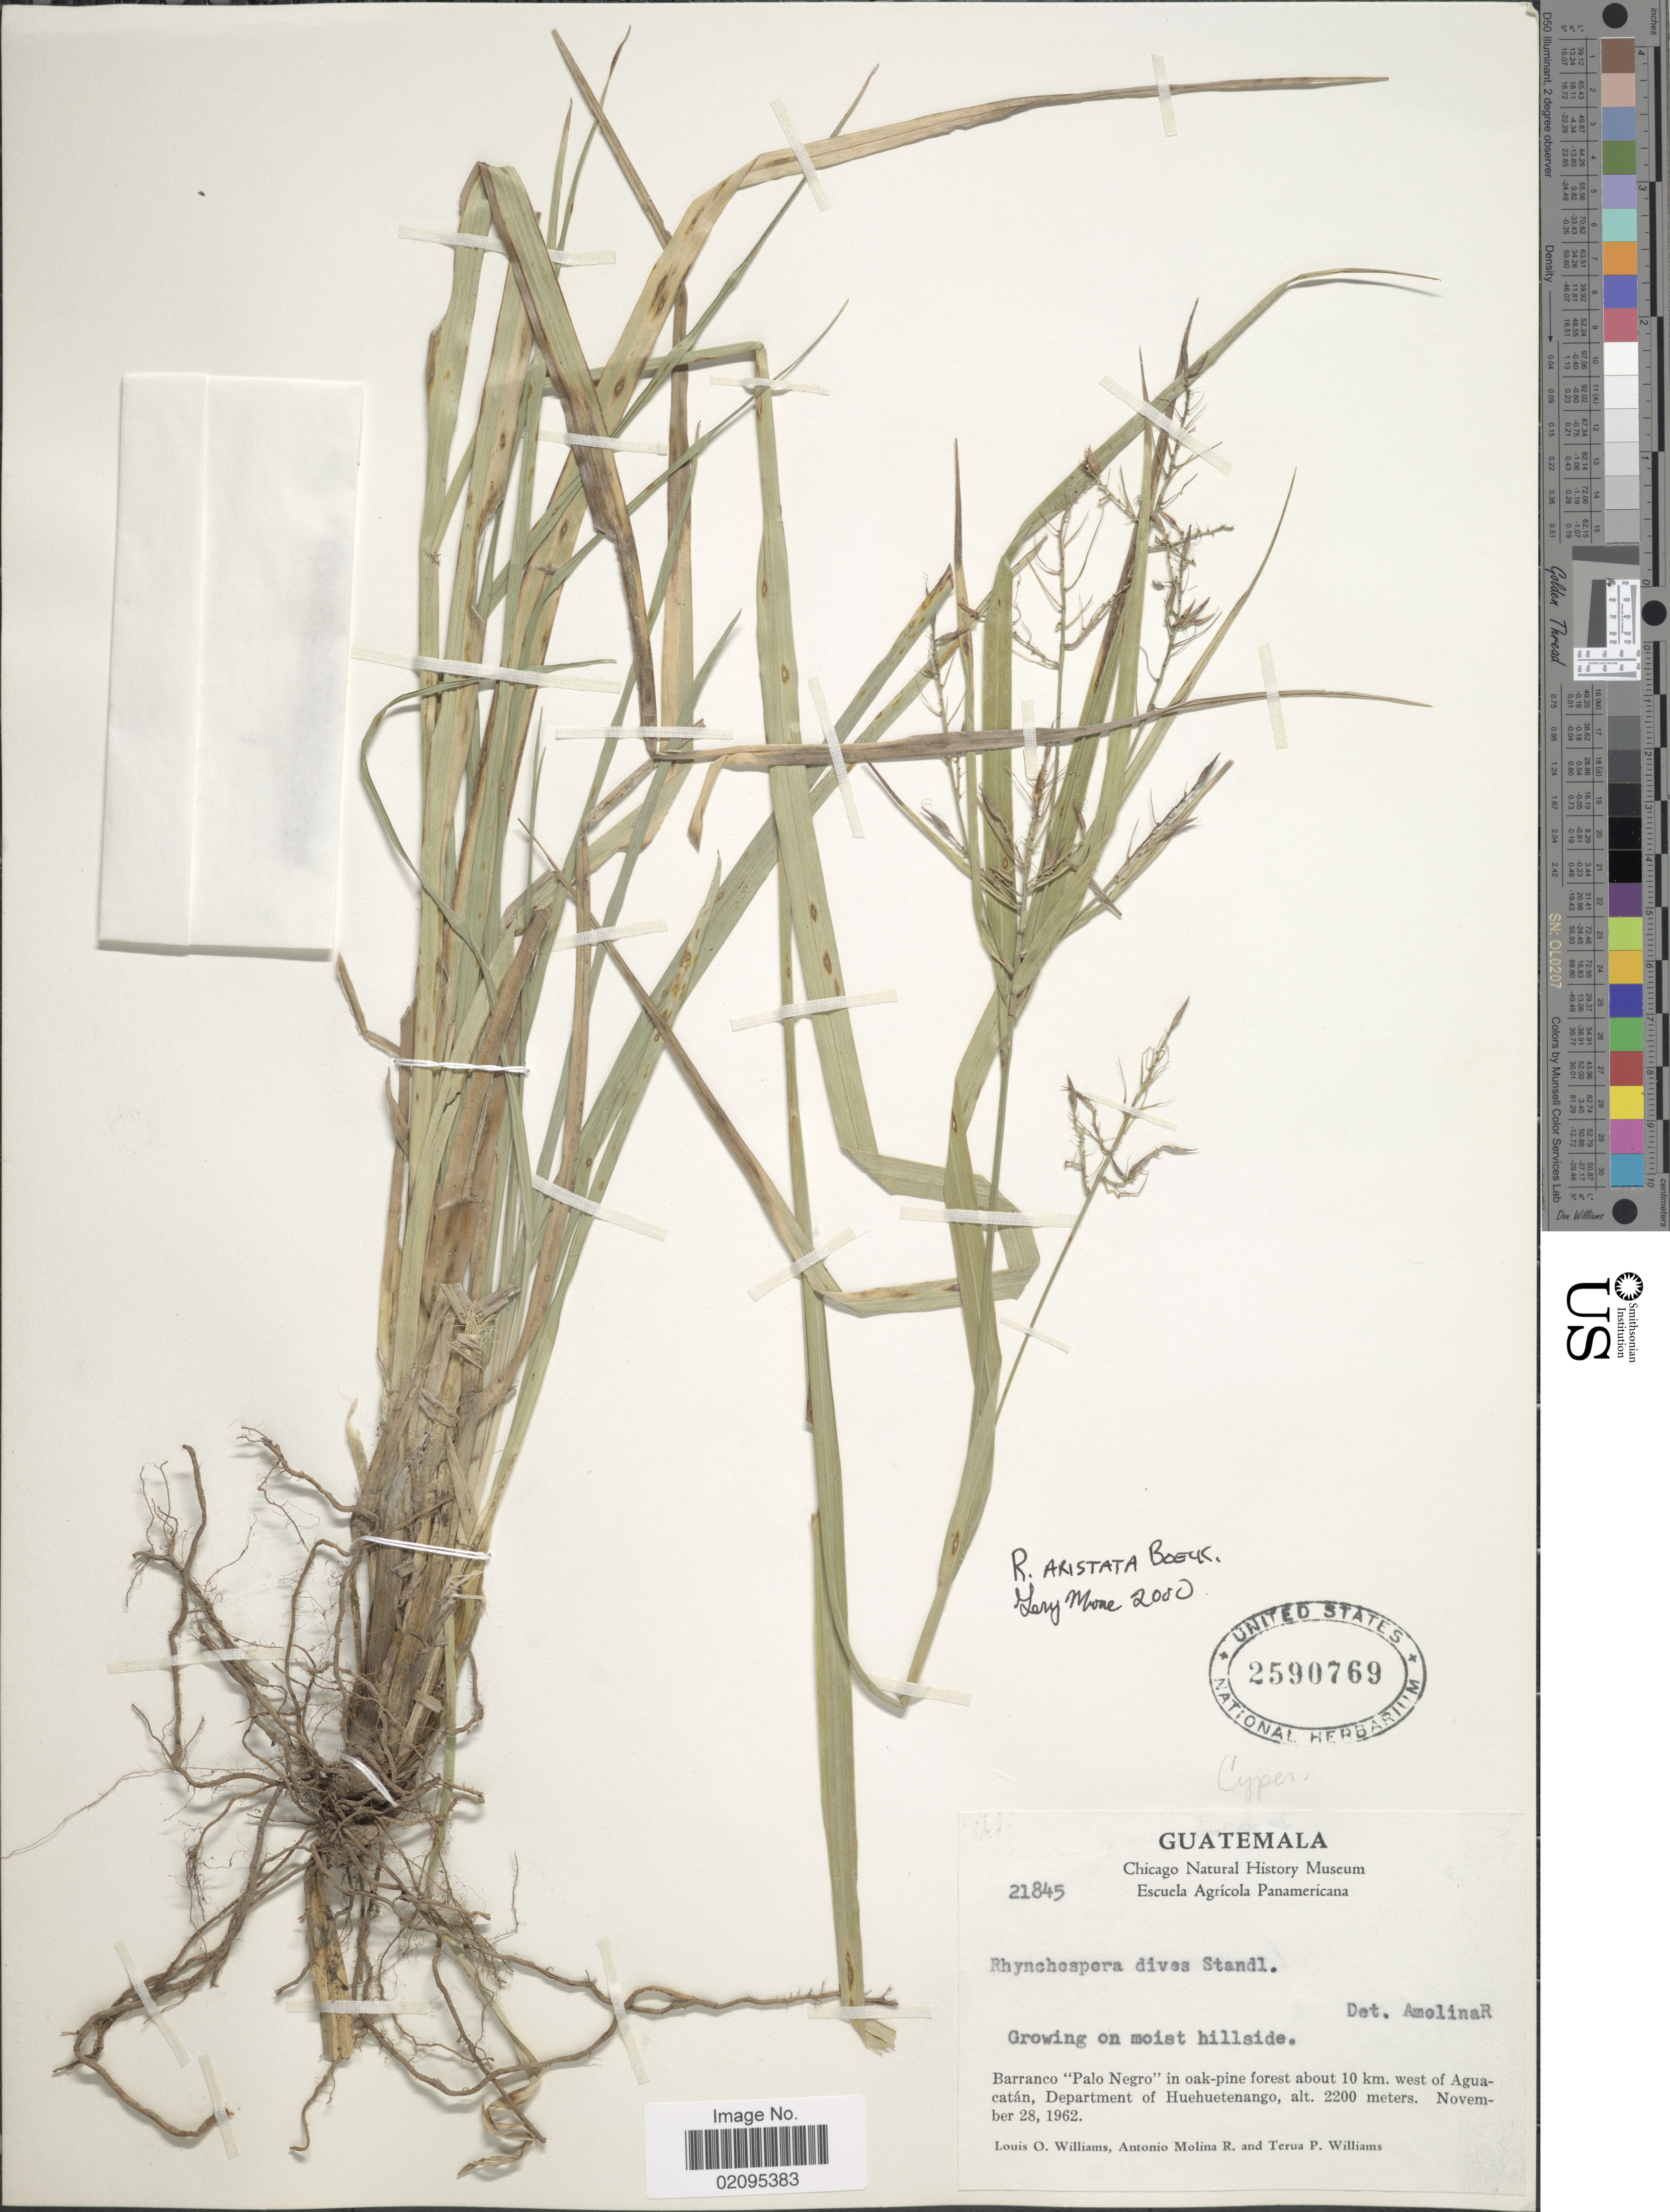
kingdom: Plantae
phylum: Tracheophyta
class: Liliopsida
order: Poales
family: Cyperaceae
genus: Rhynchospora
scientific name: Rhynchospora aristata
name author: Boeckeler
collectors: L. O. Williams, A. Molina R. & T. Williams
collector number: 21845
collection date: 1962-11-28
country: Guatemala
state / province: Huehuetenango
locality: On moist hillside, Barranco "Palo Negro"about 10 km. west of Aguacatan.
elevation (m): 2200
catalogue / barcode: US 2590769